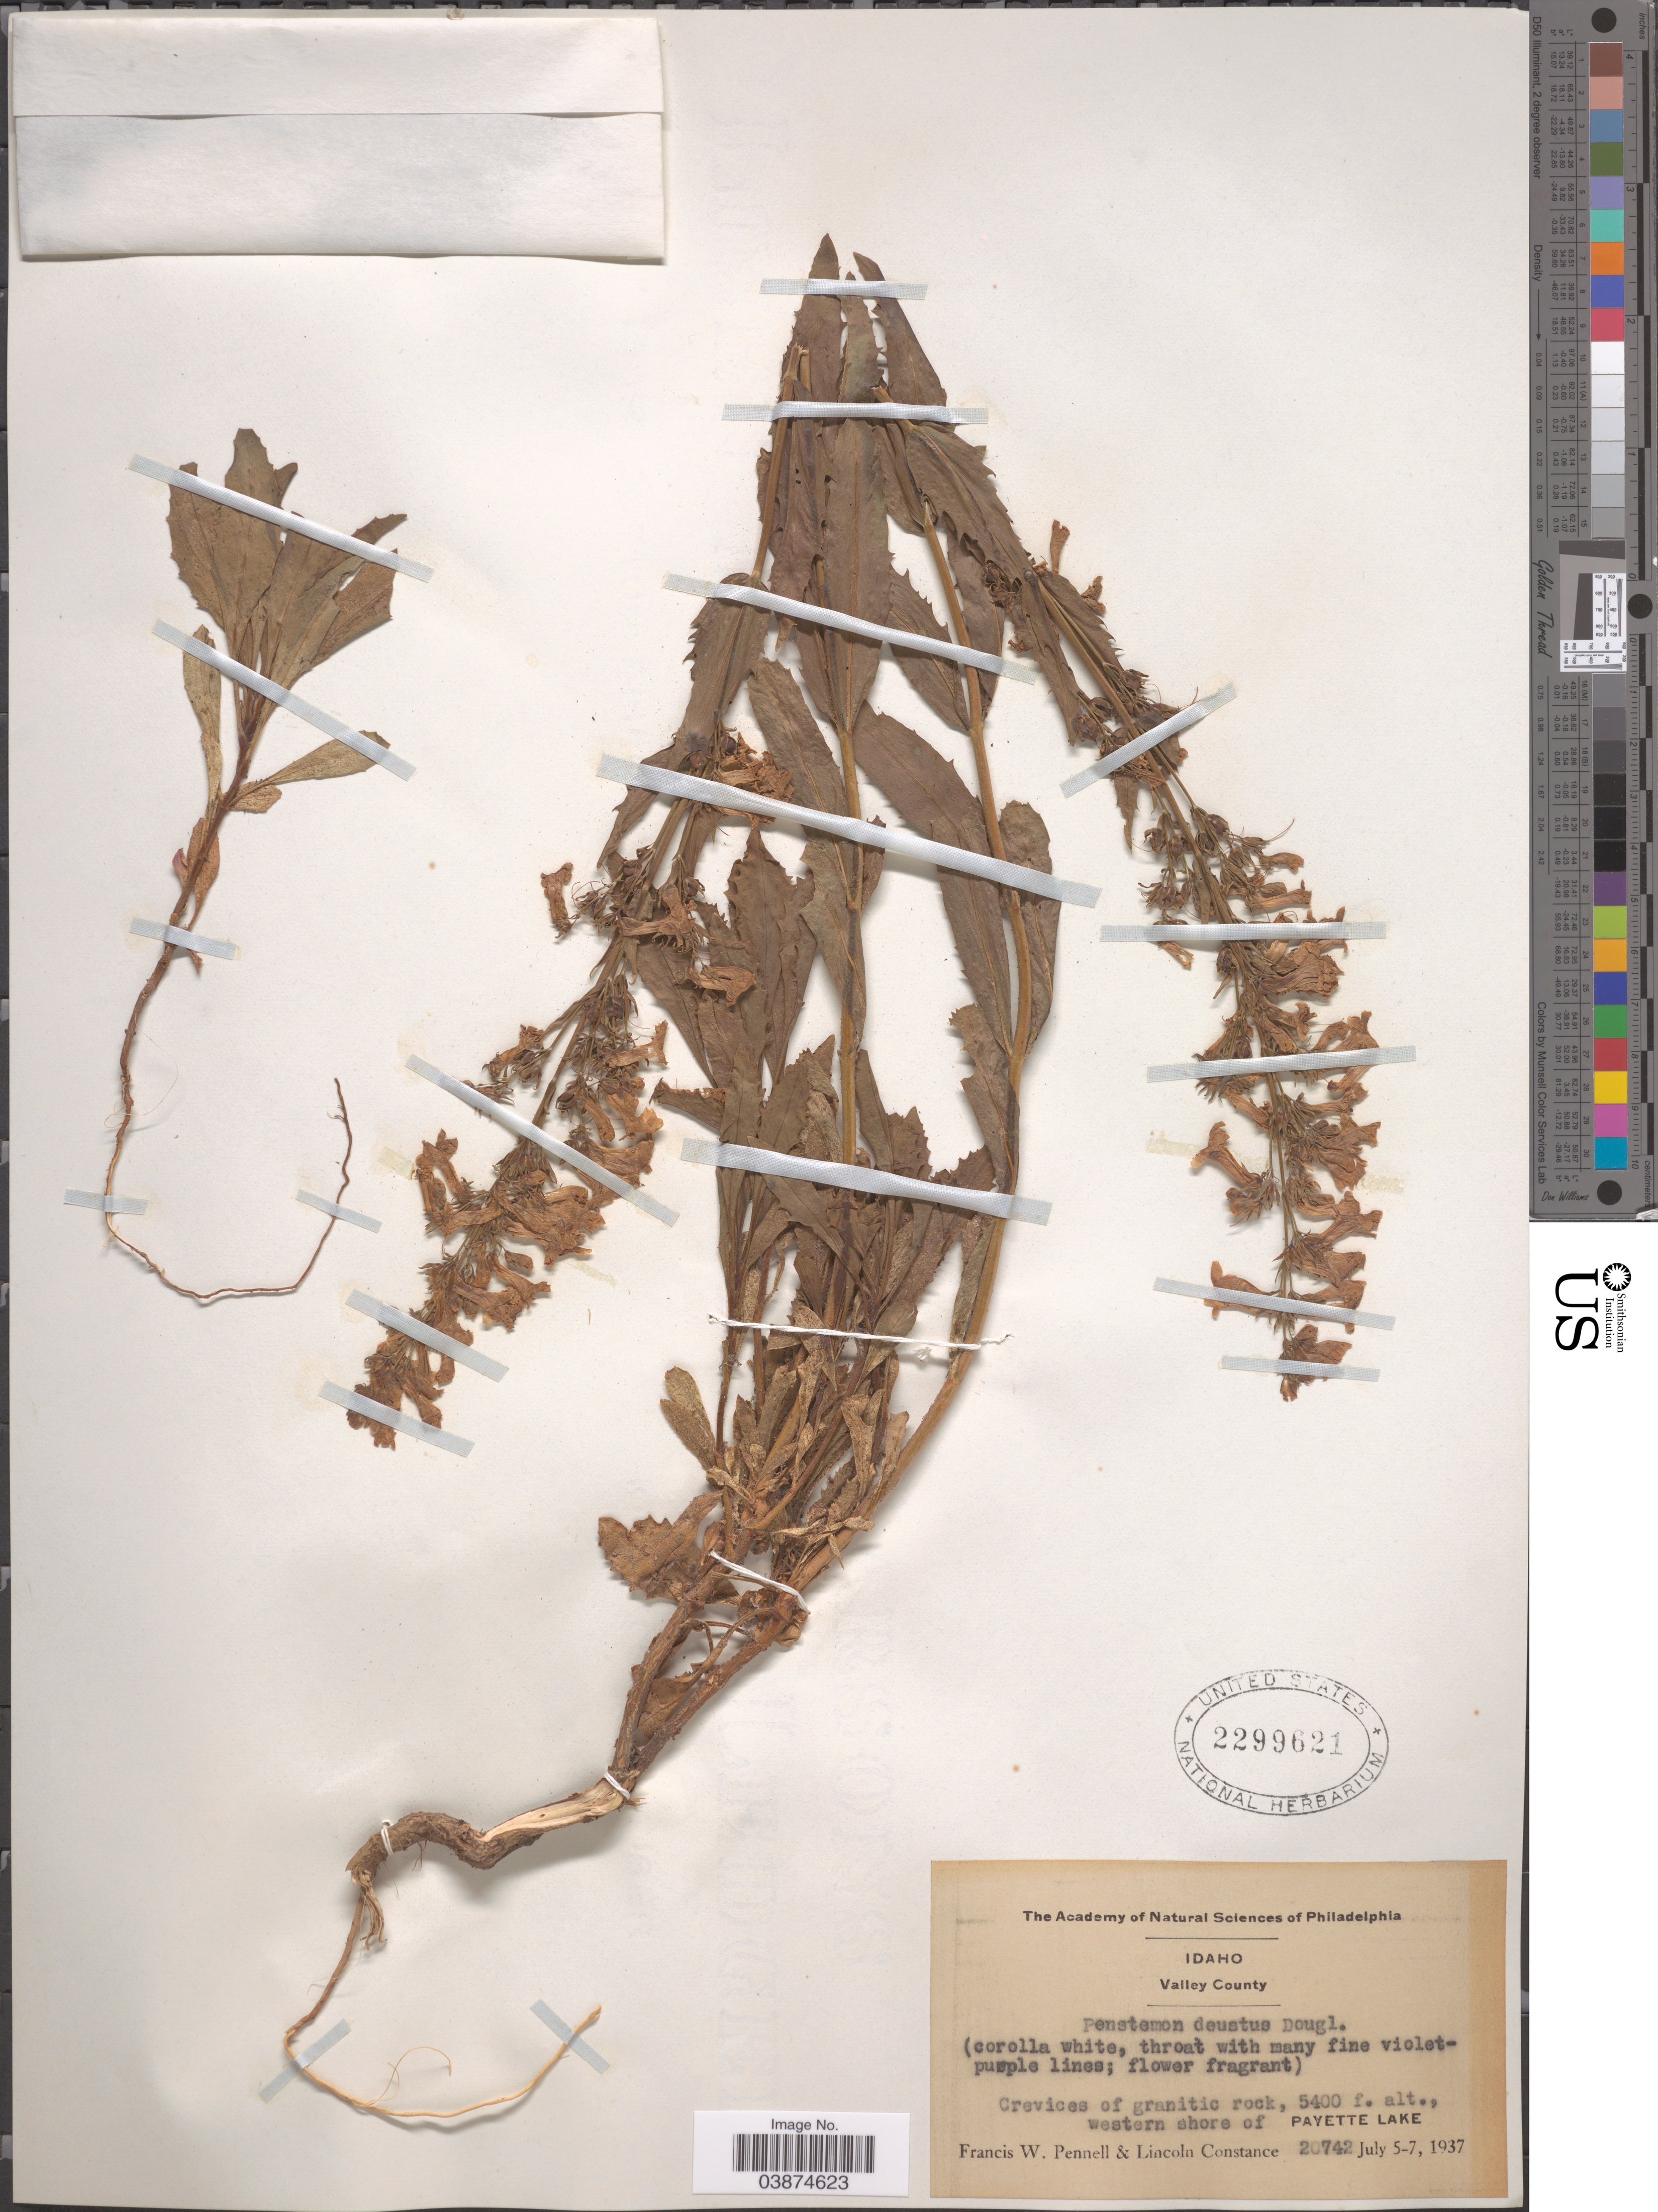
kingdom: Plantae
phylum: Tracheophyta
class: Magnoliopsida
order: Lamiales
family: Plantaginaceae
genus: Penstemon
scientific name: Penstemon deustus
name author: Douglas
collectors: F. W. Pennell & L. Constance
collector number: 20742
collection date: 1937-07-05/1937-07-07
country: United States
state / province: Idaho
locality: Valley County. Western shore of Payette Lake.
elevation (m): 1646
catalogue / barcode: US 2299621